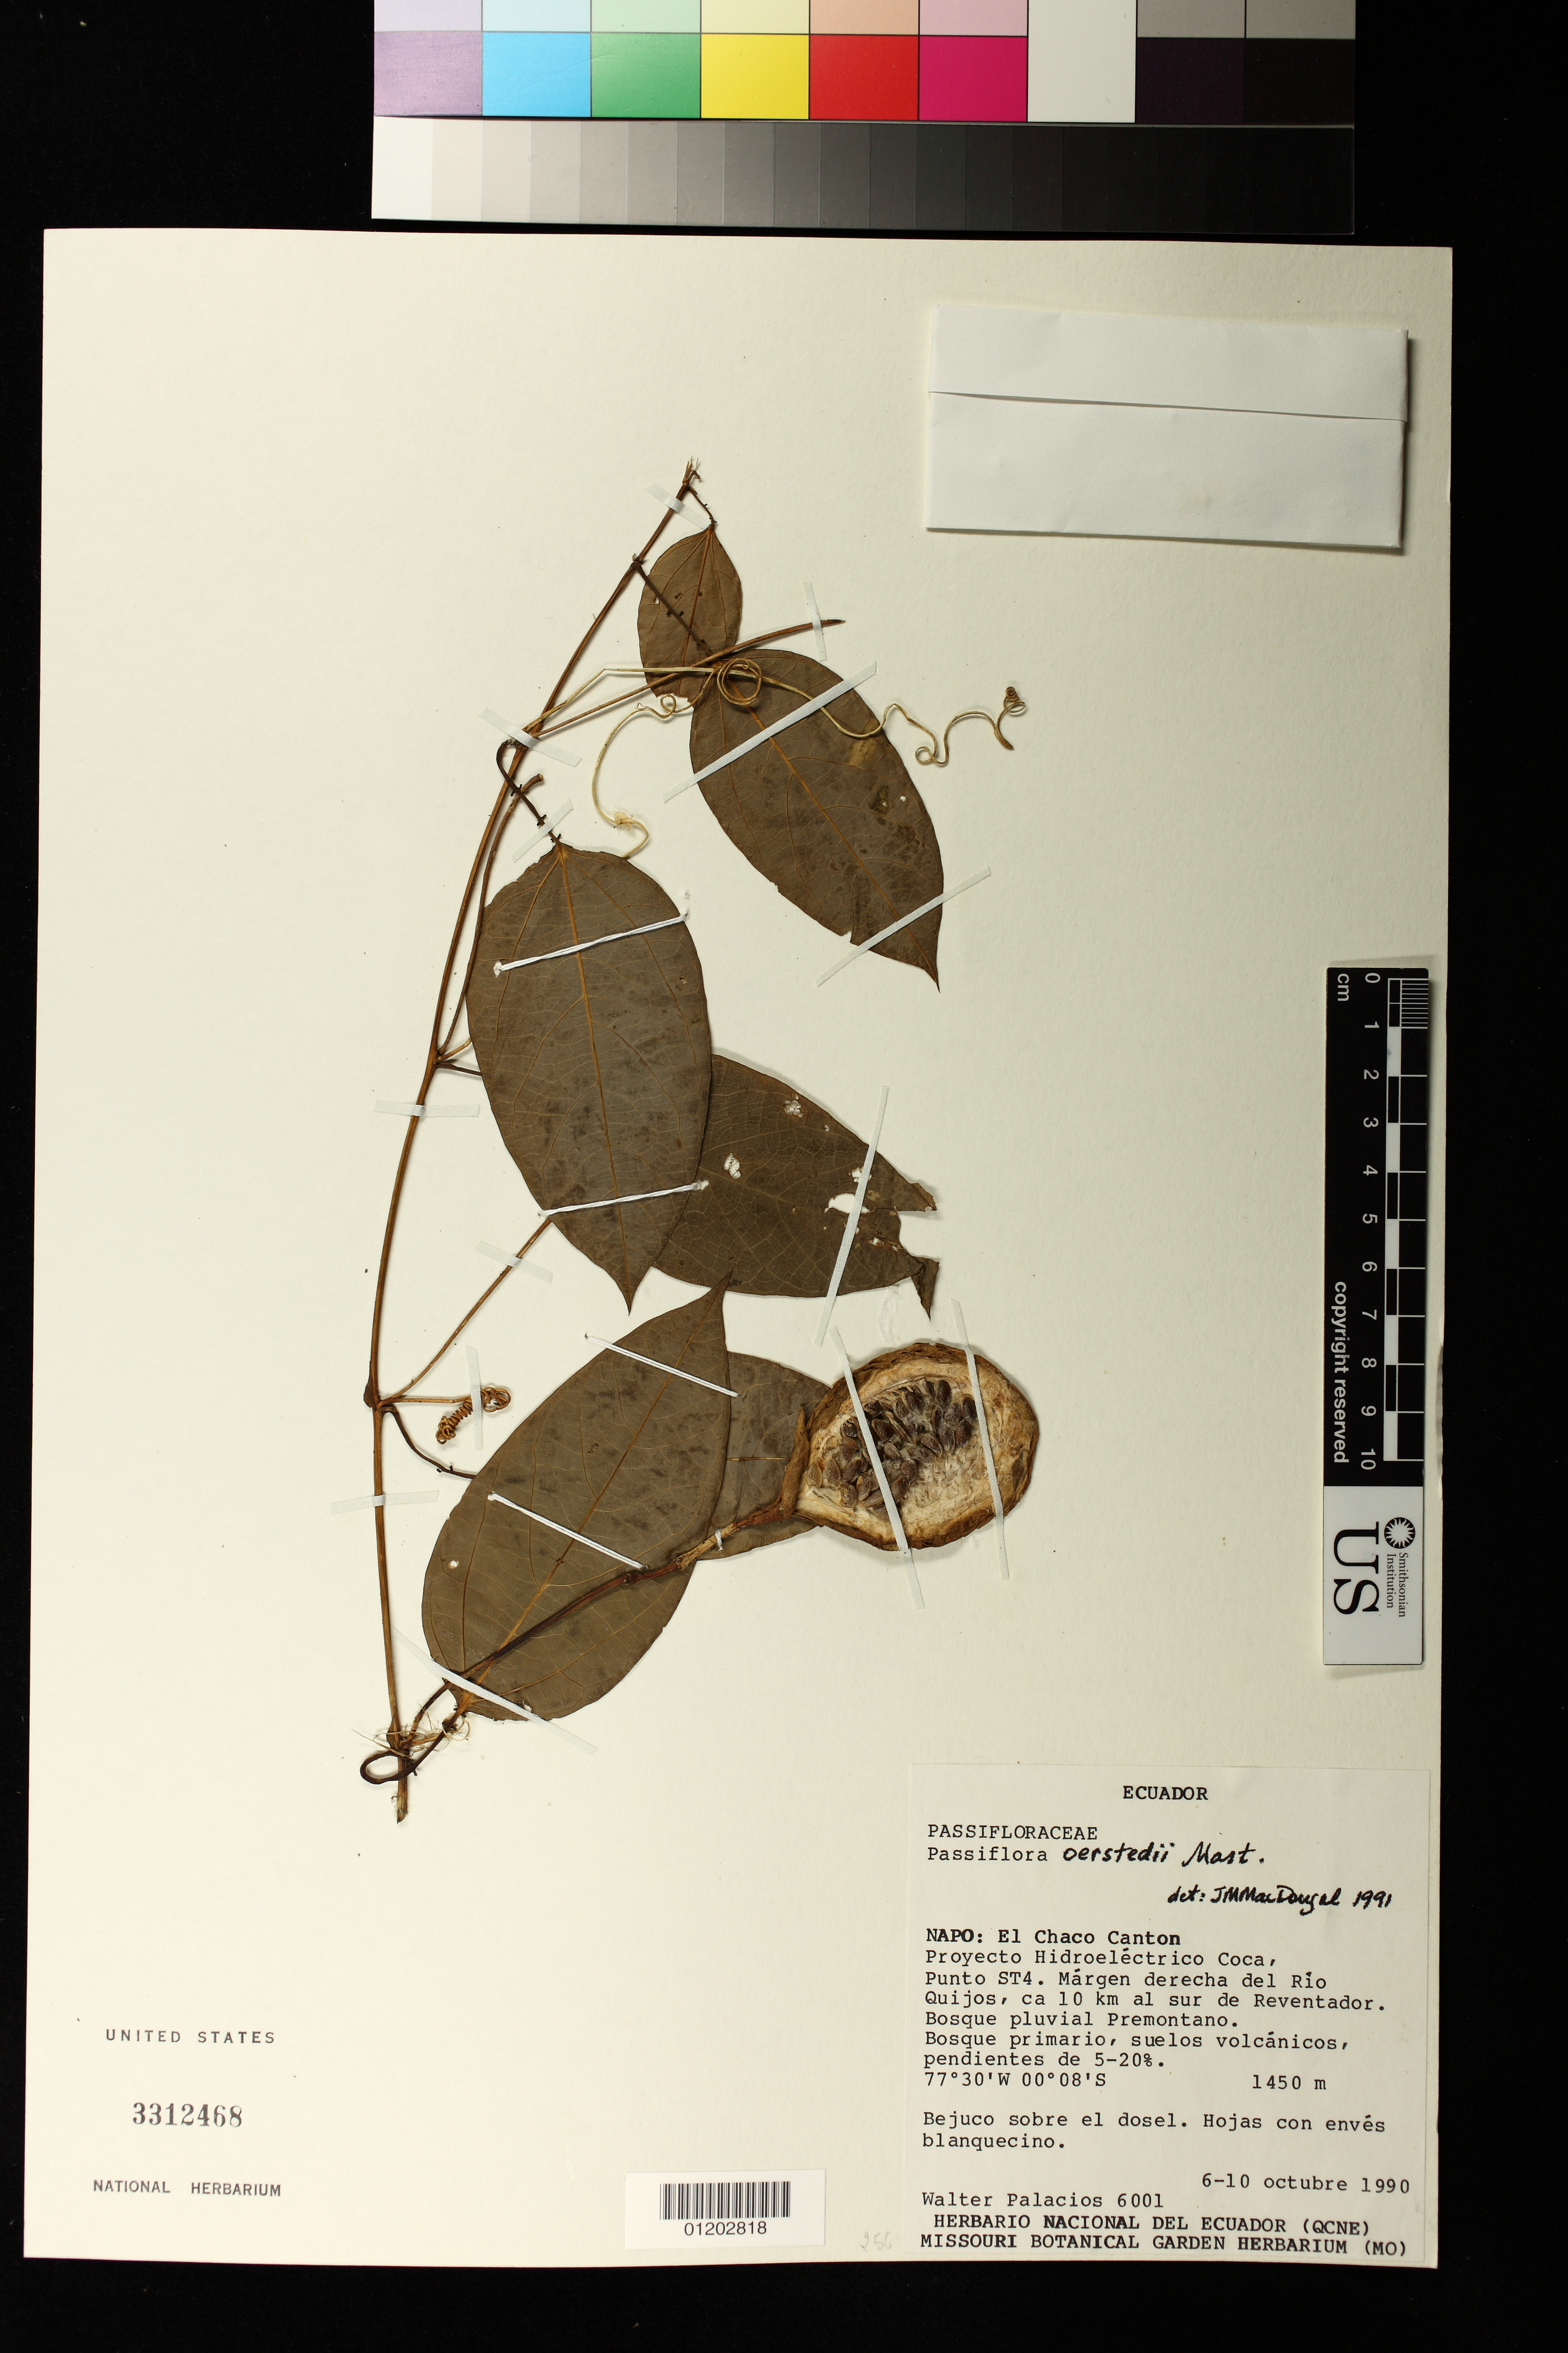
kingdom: Plantae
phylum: Tracheophyta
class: Magnoliopsida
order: Malpighiales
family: Passifloraceae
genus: Passiflora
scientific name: Passiflora oerstedii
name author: Mast. in Mart.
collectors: W. Palacios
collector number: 6001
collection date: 1990-10-06/1990-10-10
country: Ecuador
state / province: Napo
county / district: El Chaco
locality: Margen derecha del Rio Quijos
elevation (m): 1450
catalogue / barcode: US 3312468